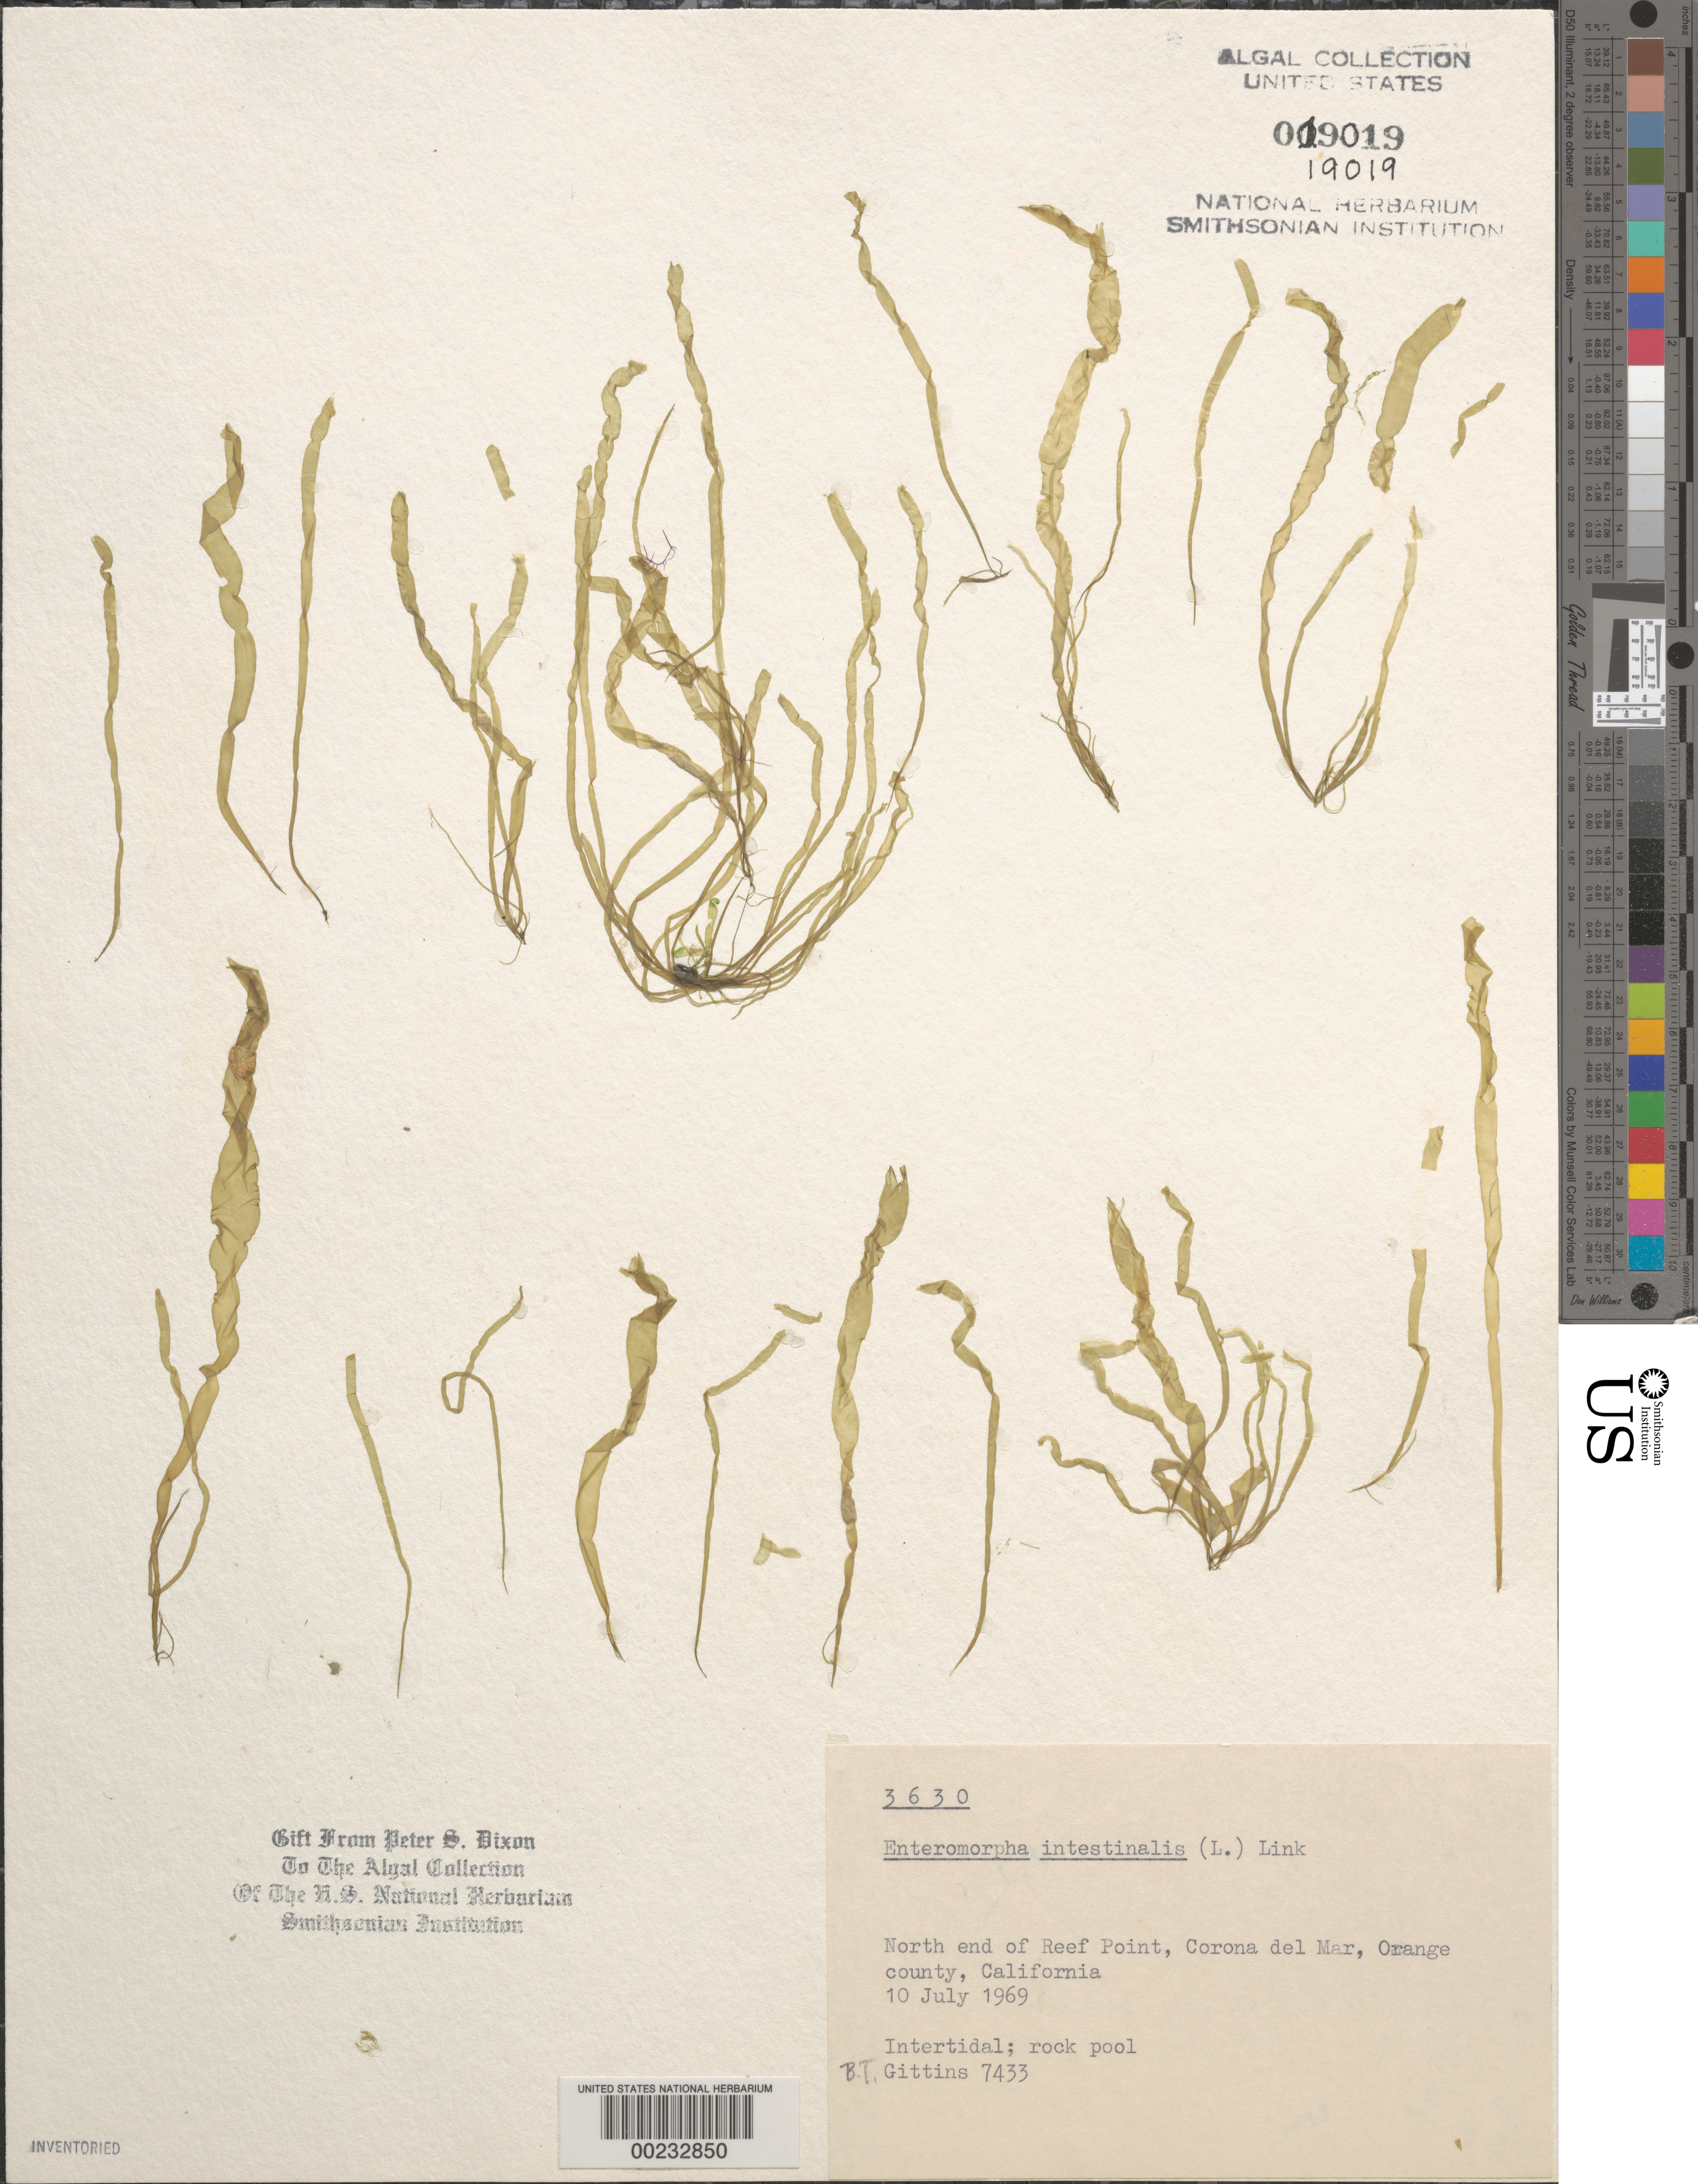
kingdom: Plantae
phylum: Chlorophyta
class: Ulvophyceae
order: Ulvales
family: Ulvaceae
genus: Ulva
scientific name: Ulva intestinalis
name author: L.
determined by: Algae name updating Project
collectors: B. Gittins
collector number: BTG 7433 & PSD 3630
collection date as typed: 10 Jul 1969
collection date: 1969-07-10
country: United States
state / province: California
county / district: Orange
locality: Corona del Mar, Reef Point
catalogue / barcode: US 19019